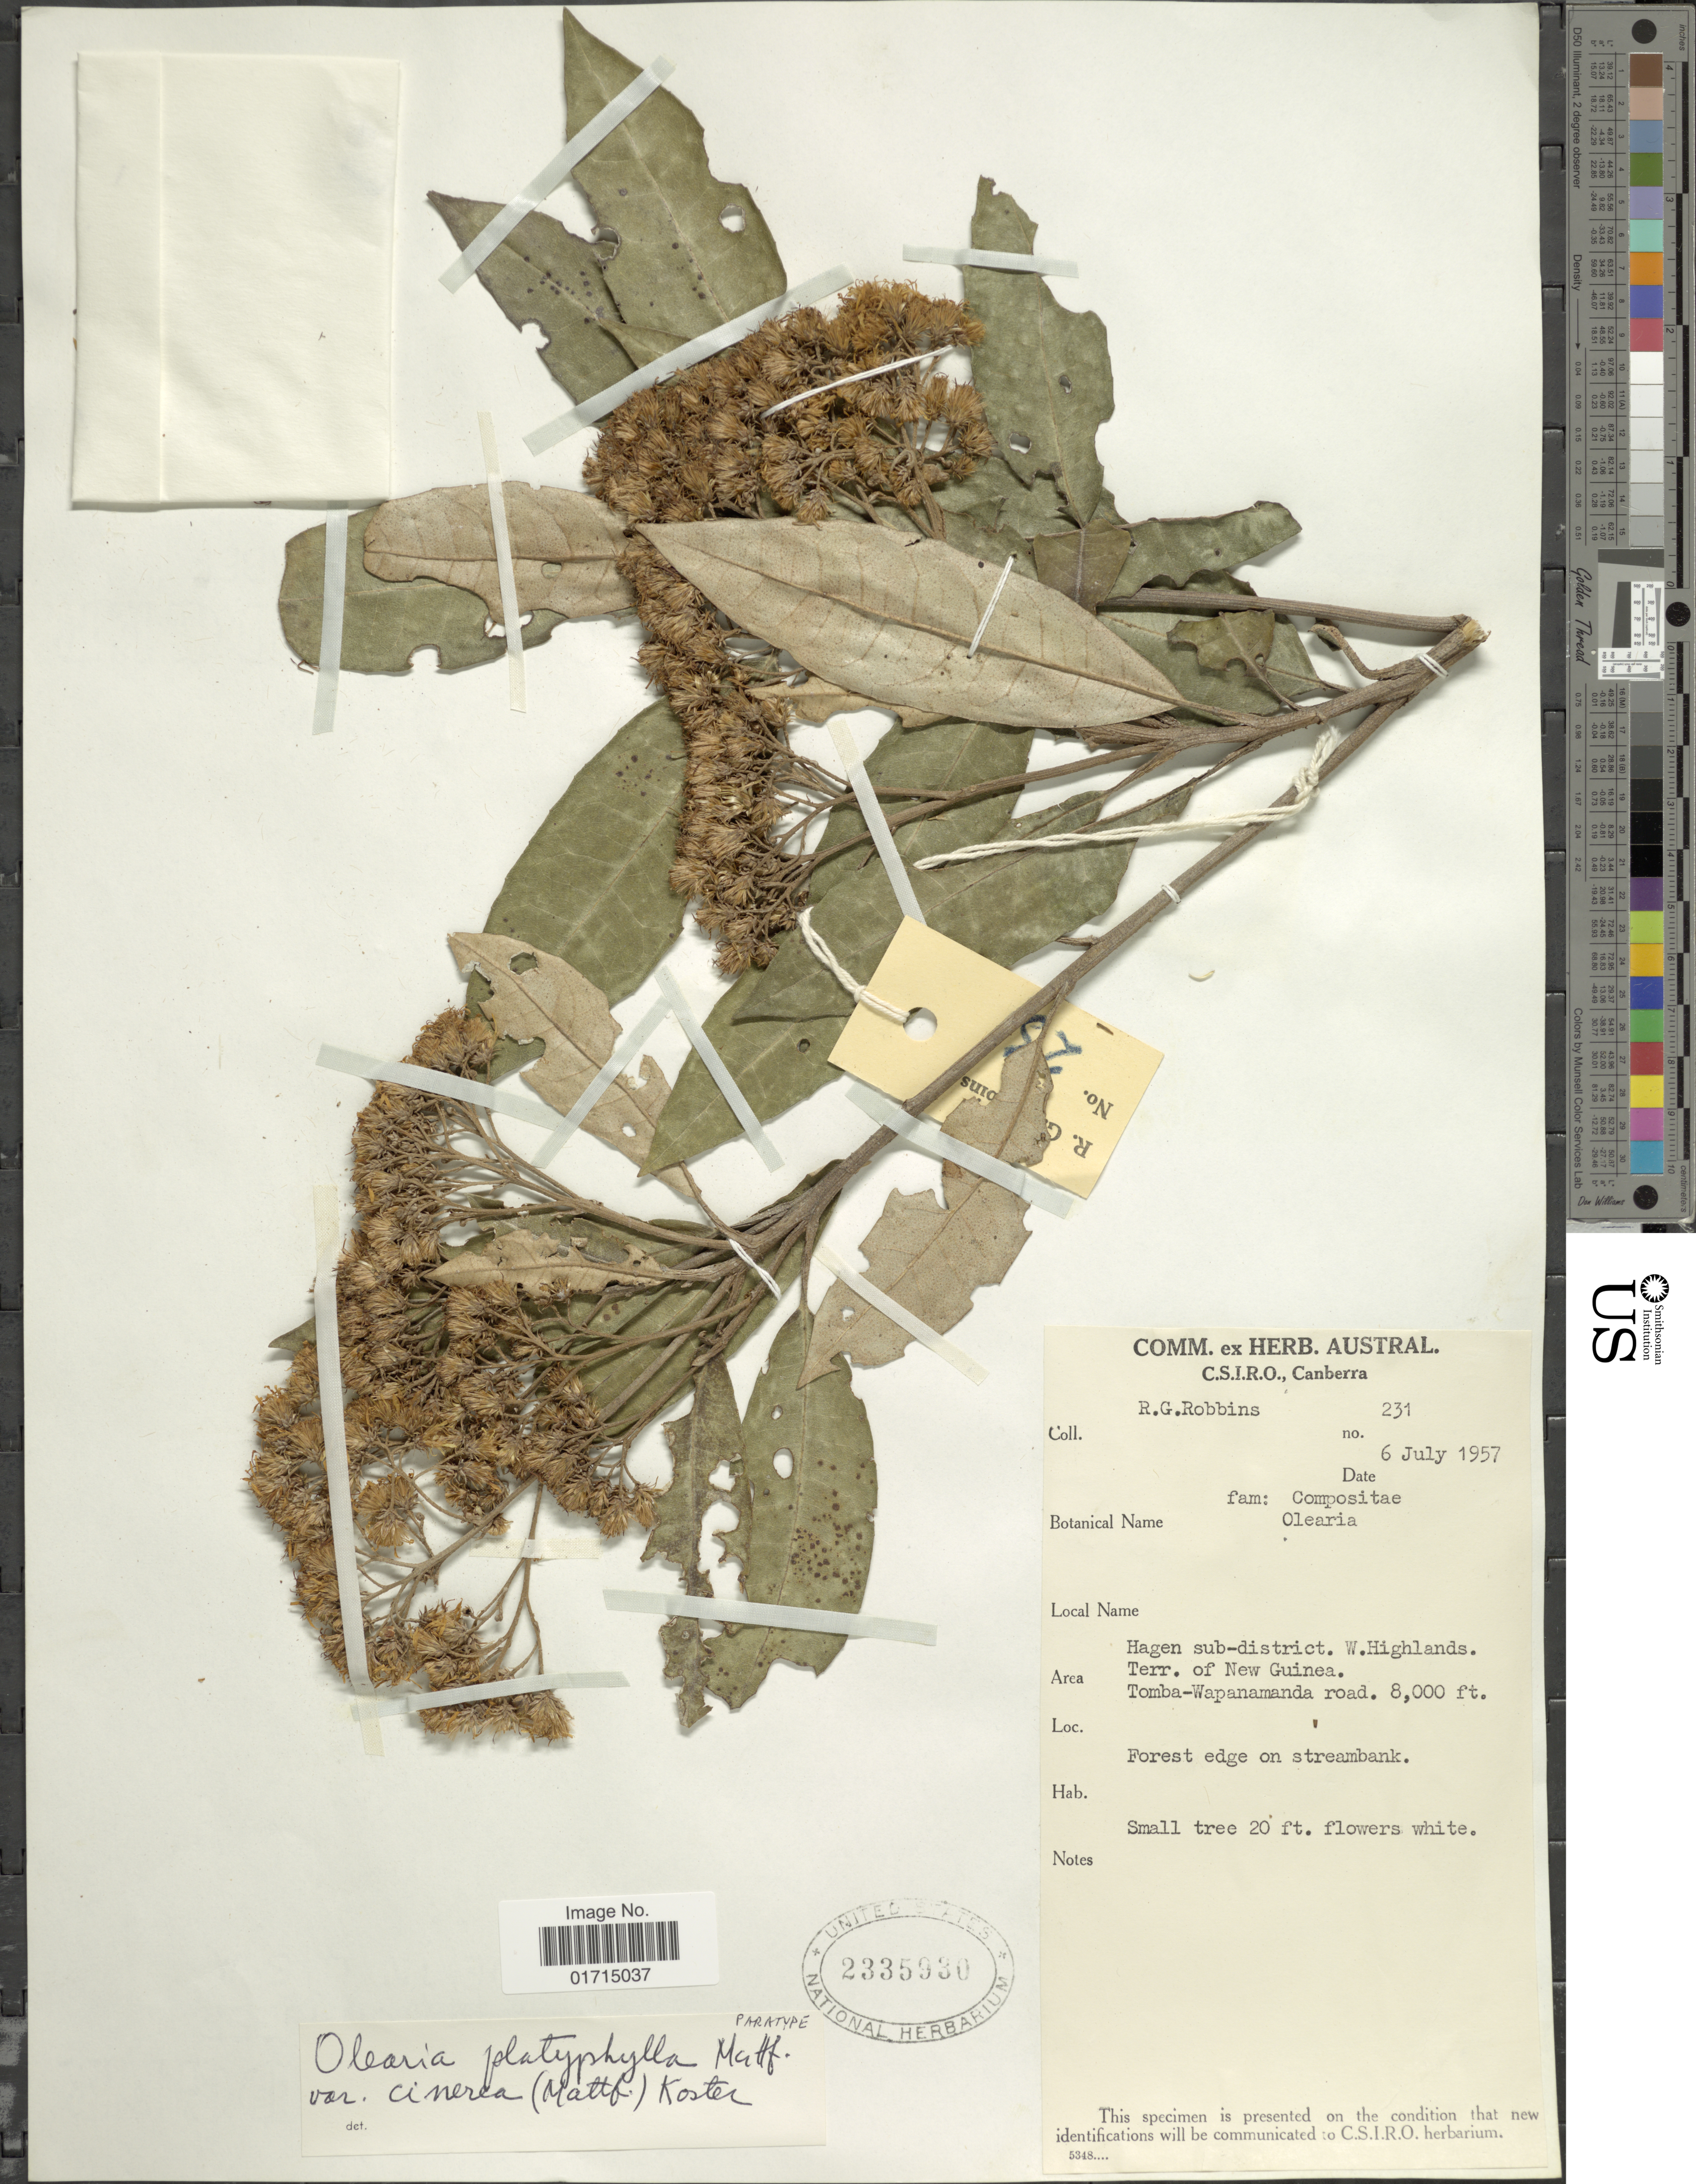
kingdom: Plantae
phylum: Tracheophyta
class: Magnoliopsida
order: Asterales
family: Asteraceae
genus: Olearia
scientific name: Olearia platyphylla var. cinerea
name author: (Mattf.) J. Kost.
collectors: R. Robbins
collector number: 231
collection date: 1957-07-06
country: Papua New Guinea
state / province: Western Highlands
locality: Hagen sub-district. W. Highlands. Terr. of New Guinea. Tomba-Wapanamanda road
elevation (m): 2438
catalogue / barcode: US 2335930